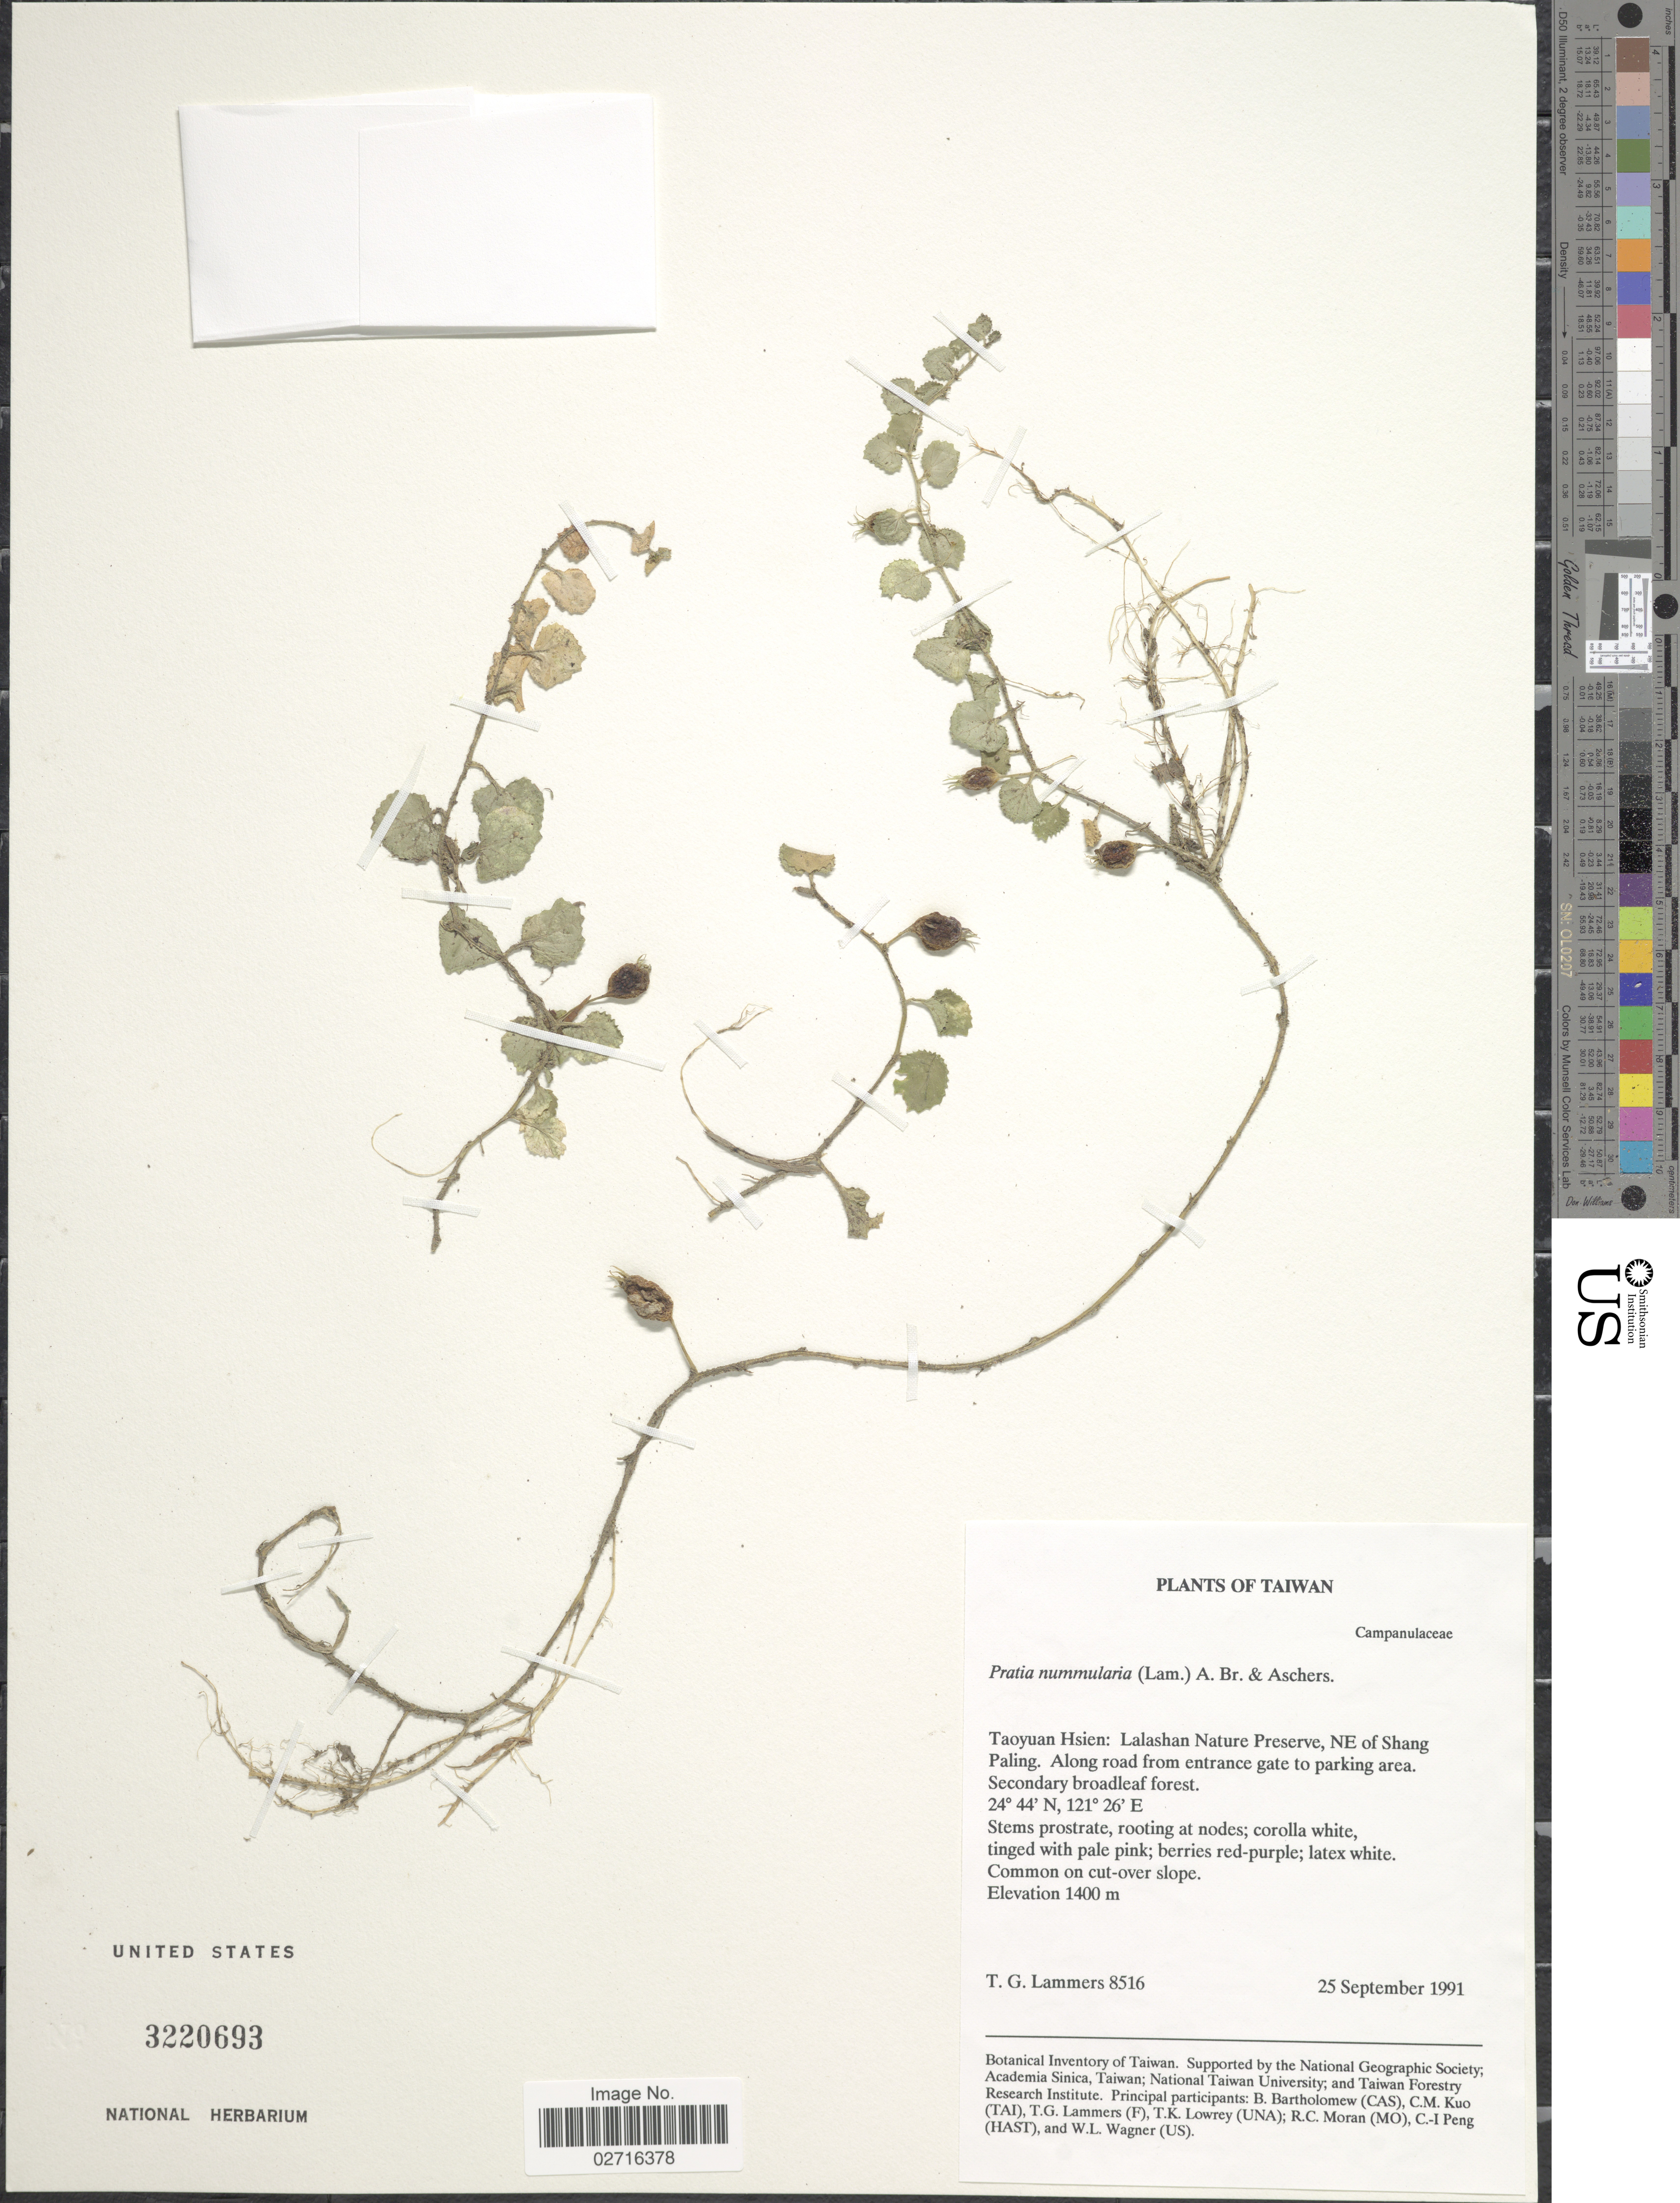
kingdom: Plantae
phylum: Tracheophyta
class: Magnoliopsida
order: Asterales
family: Campanulaceae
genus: Pratia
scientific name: Pratia nummularia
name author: (Lam.) A. Braun & Asch.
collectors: T. Lammers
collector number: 8516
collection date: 1991-09-25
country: Taiwan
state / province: Taoyuan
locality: Taoyuan Hsien: Lalashan Nature Preserve, NE of Shang Paling. Along road from entrance gate to parking area. Seondary broadleaf forest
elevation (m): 1400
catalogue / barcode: US 3220693